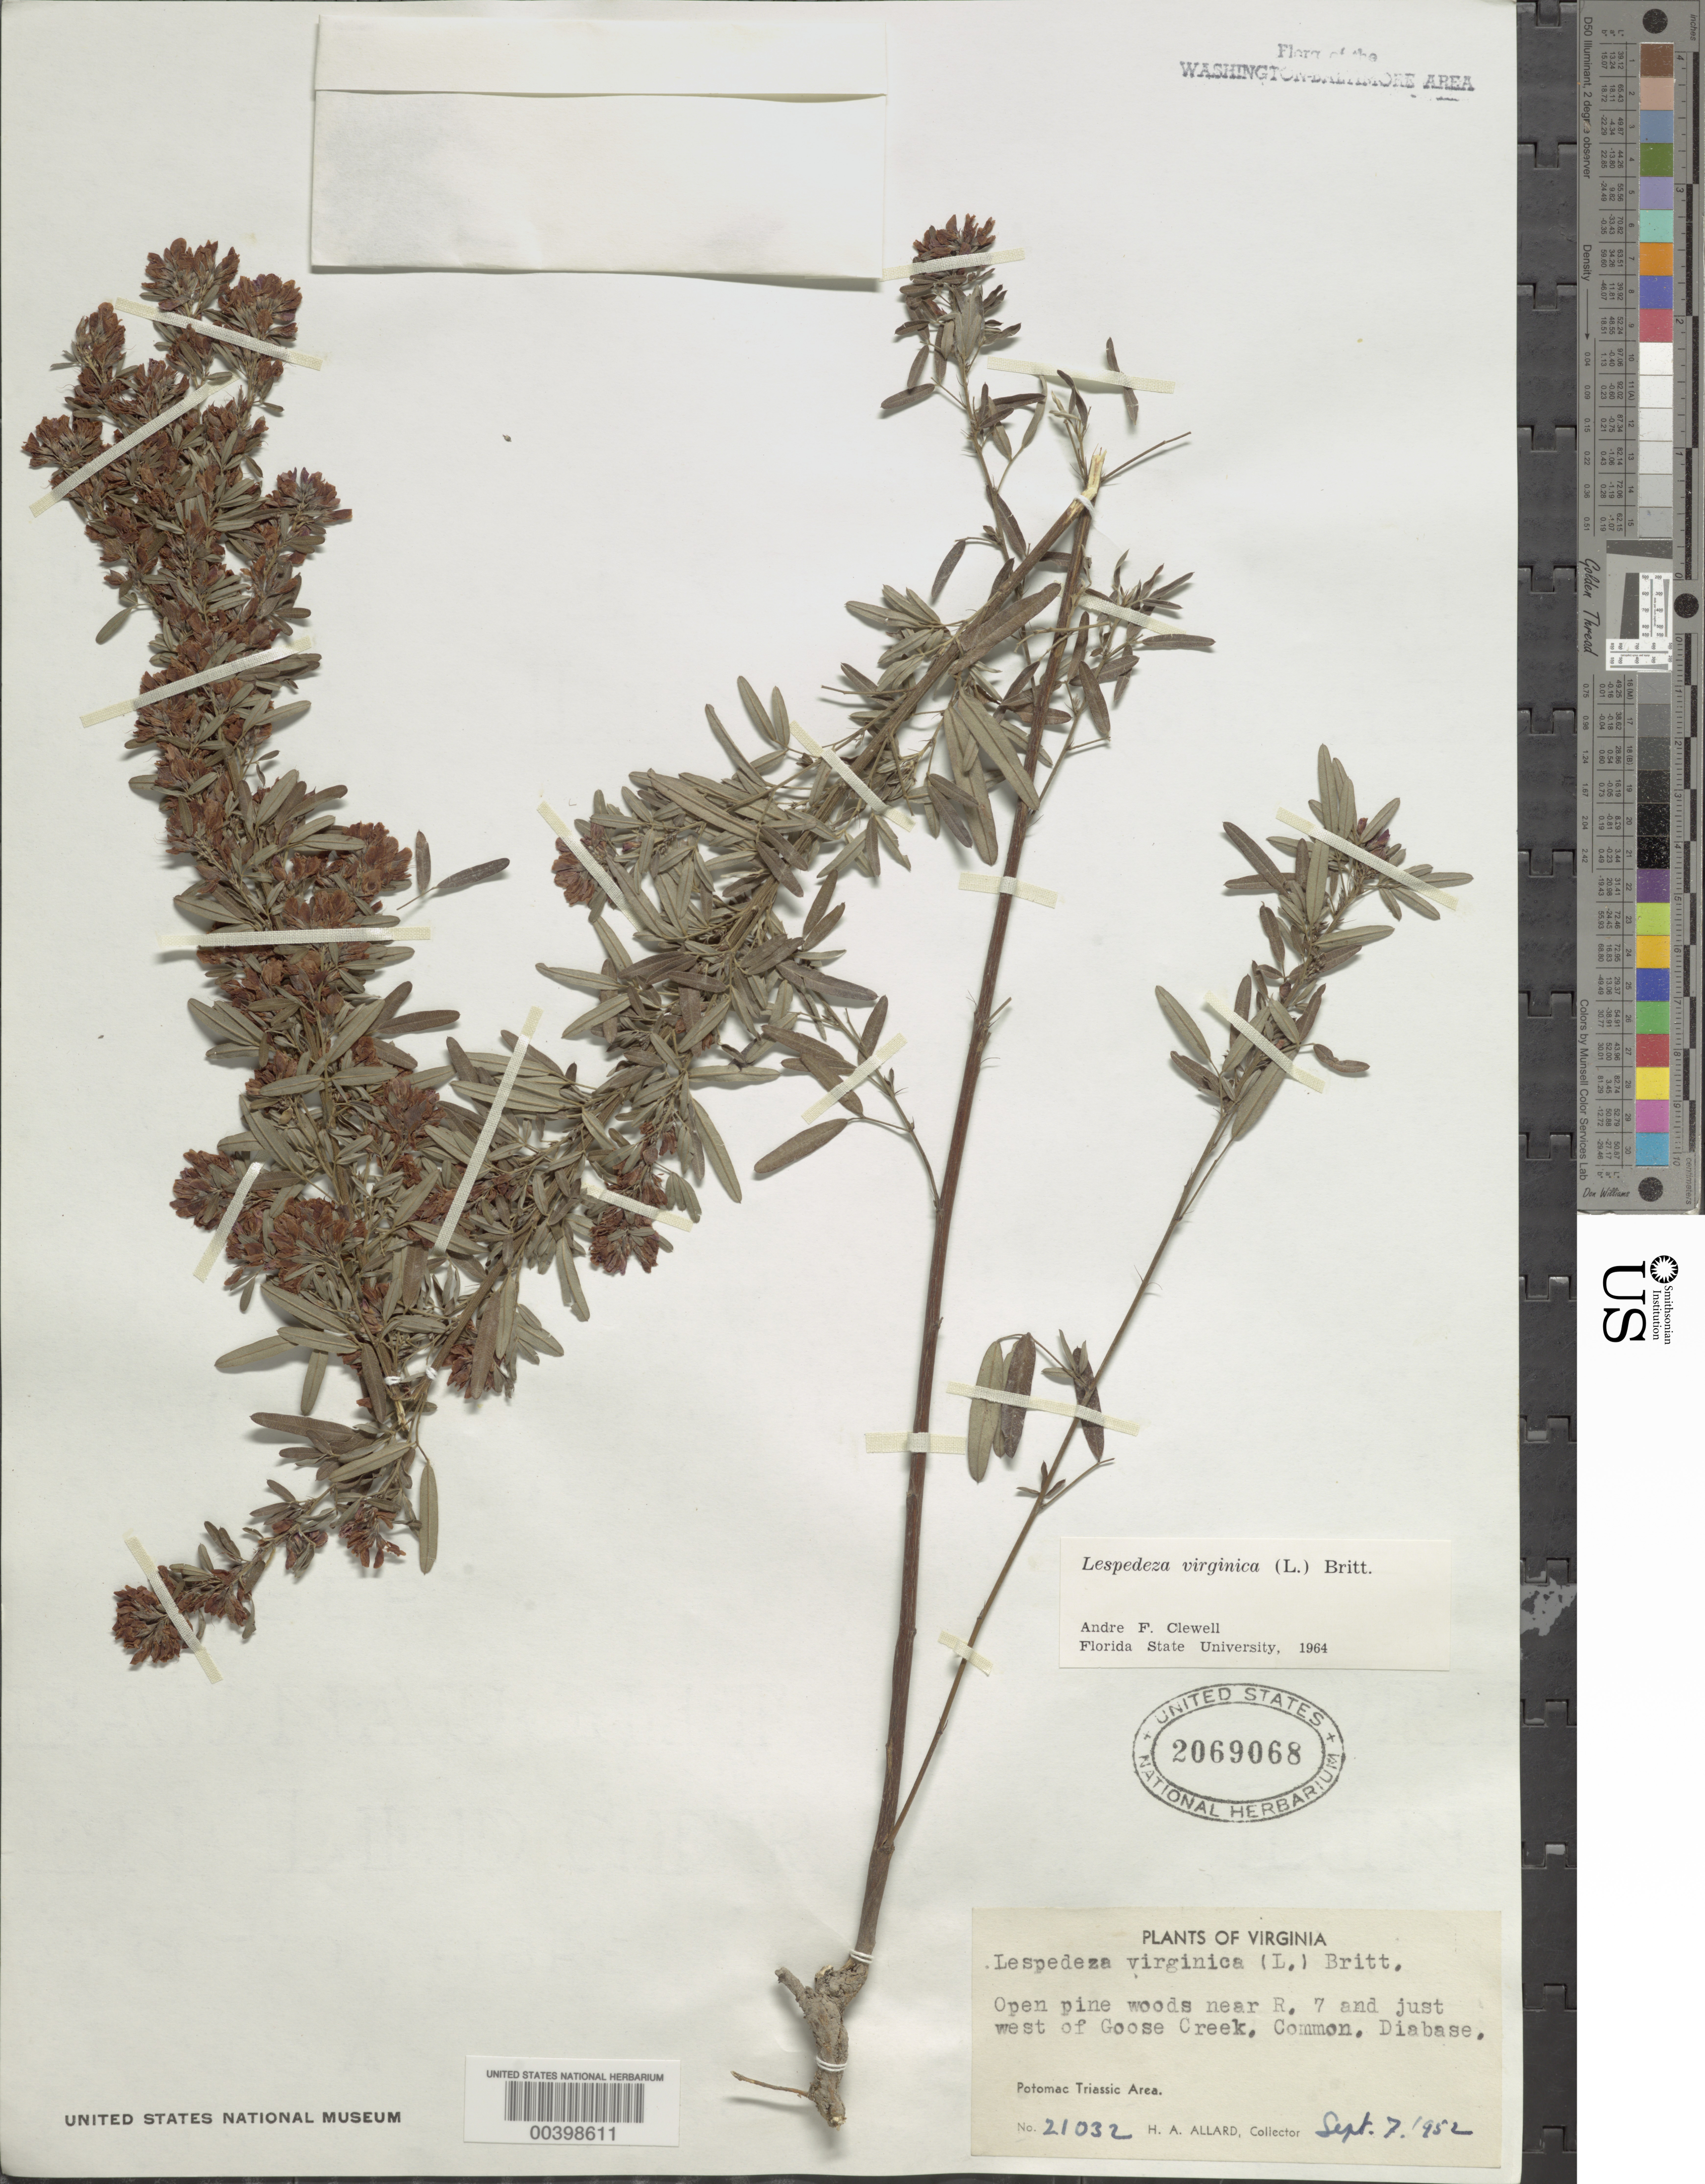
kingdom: Plantae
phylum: Tracheophyta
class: Magnoliopsida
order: Fabales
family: Fabaceae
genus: Lespedeza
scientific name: Lespedeza virginica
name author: (L.) Britton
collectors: H. A. Allard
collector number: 21032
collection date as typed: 07 Sep 1952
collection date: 1952-09-07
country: United States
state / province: Virginia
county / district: Loudoun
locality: Near Route 7, west of Goose Creek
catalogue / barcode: US 2069068